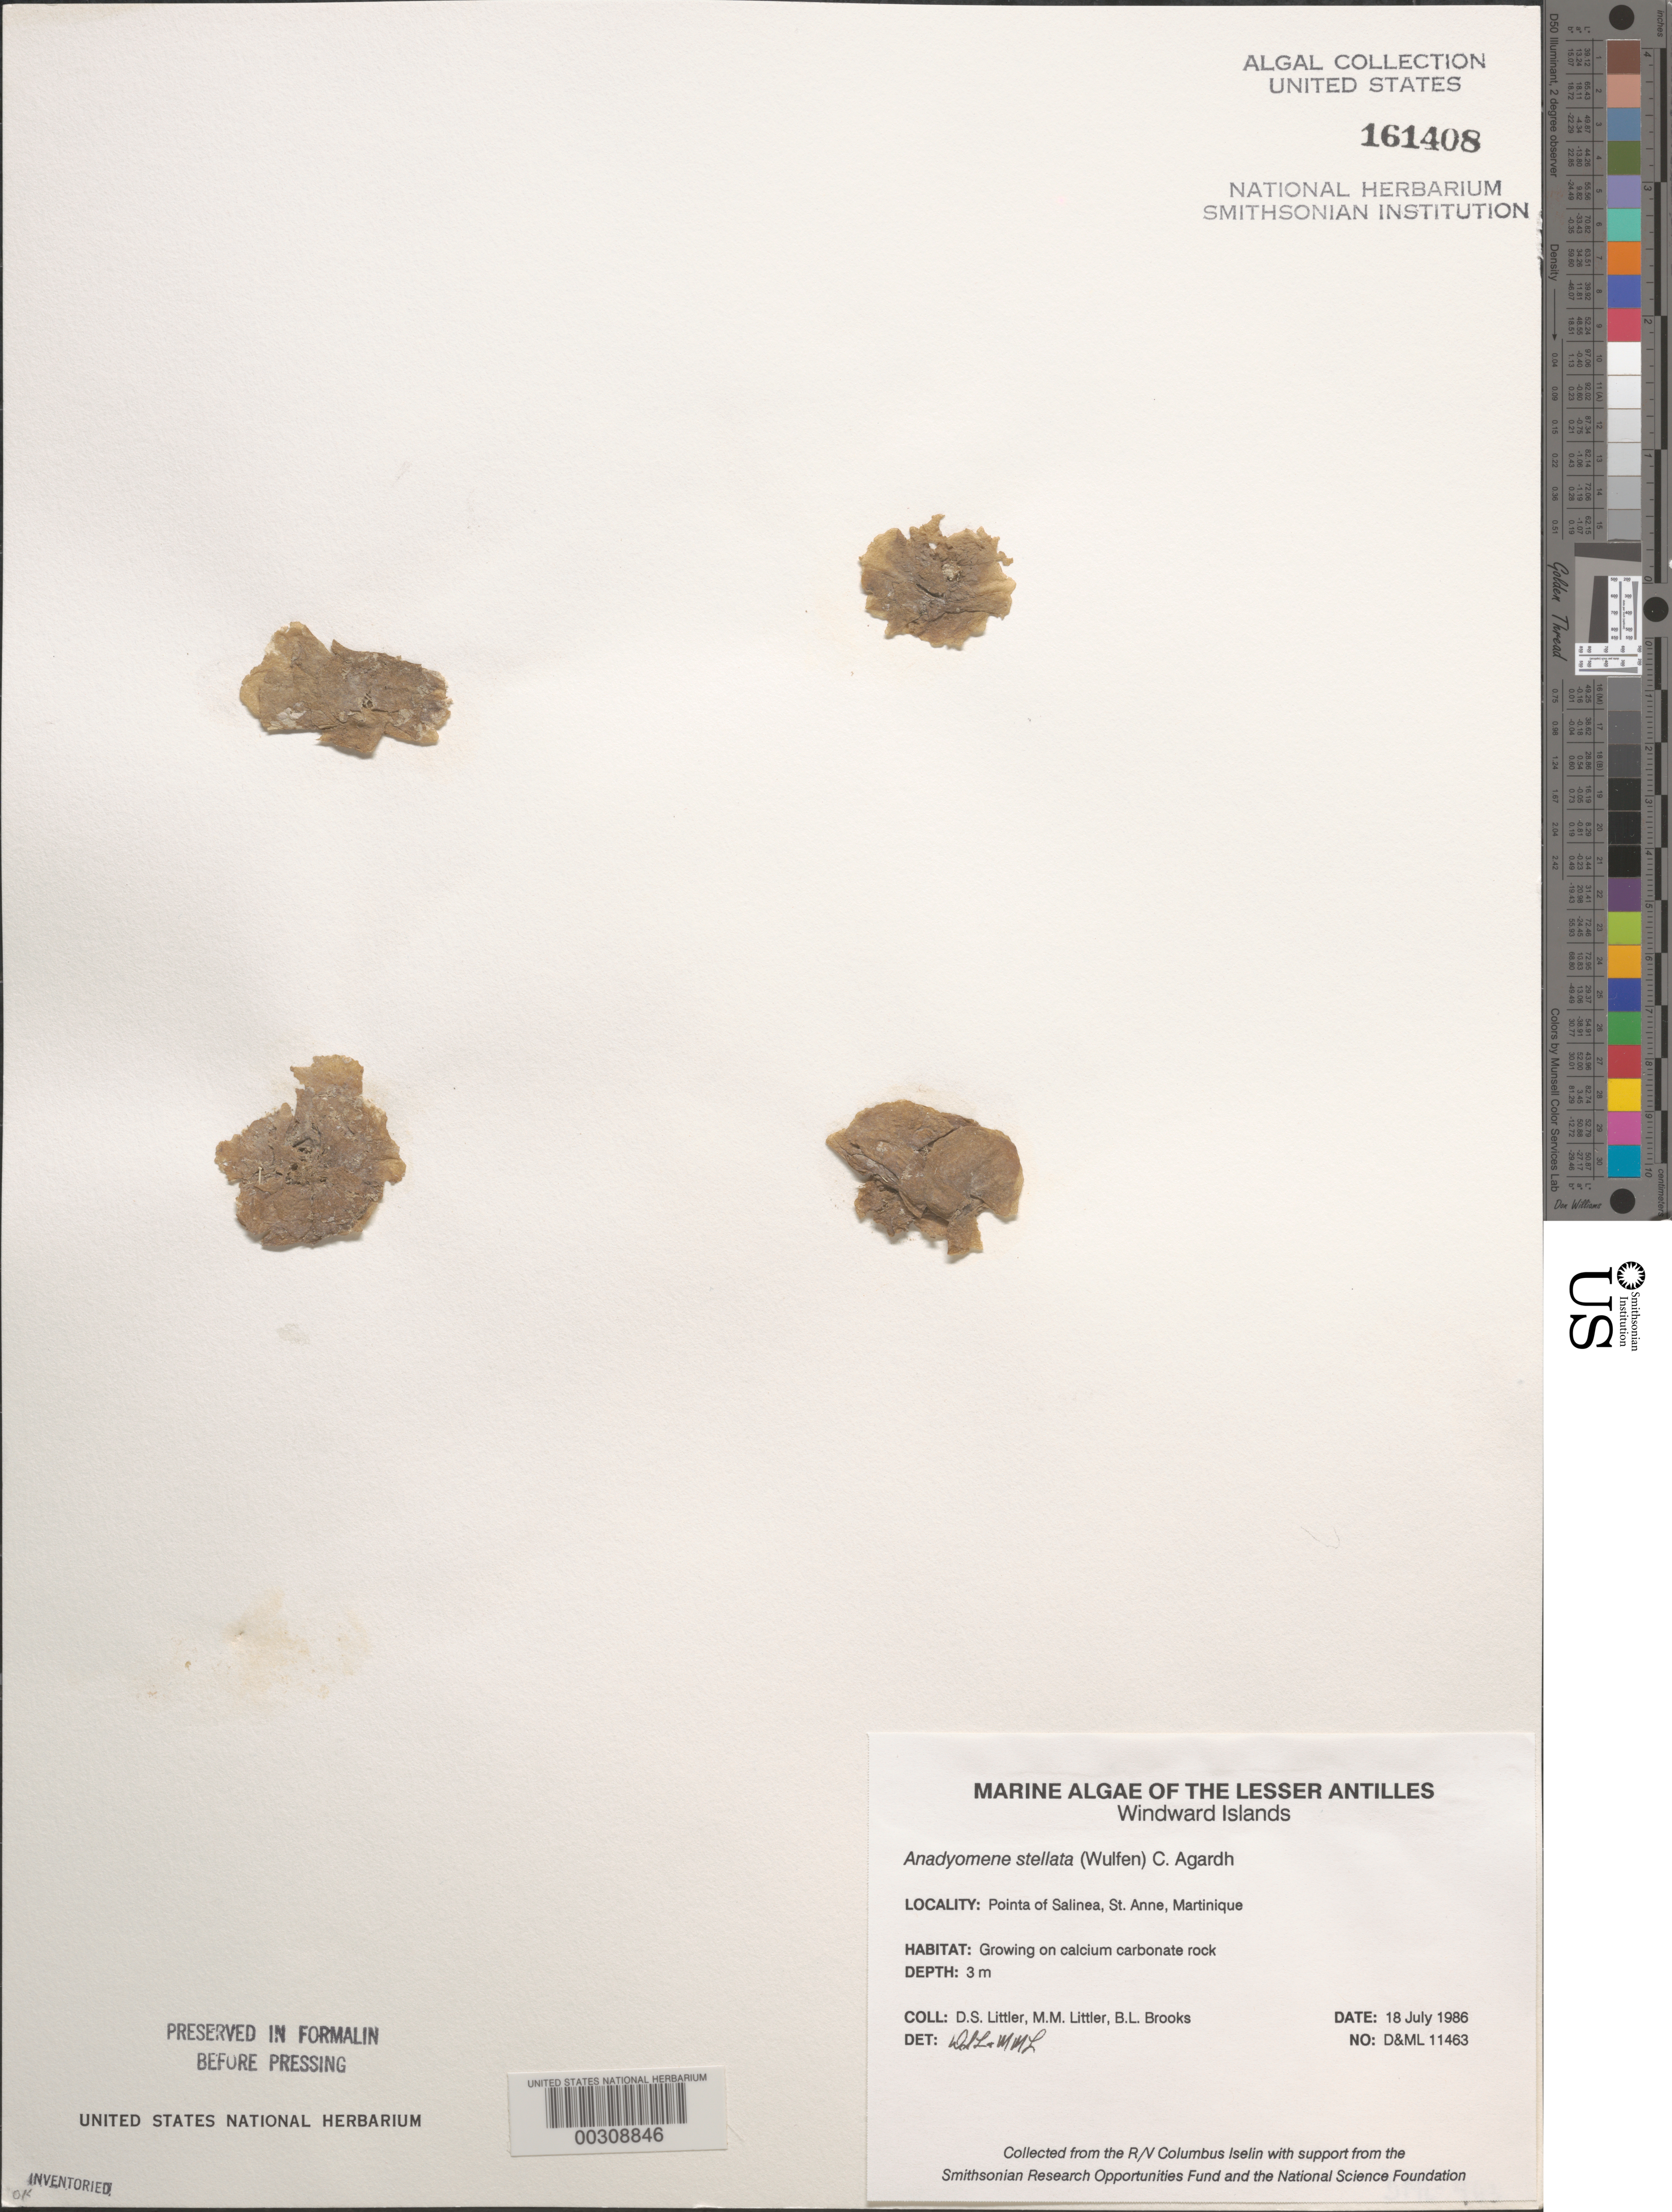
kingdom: Plantae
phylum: Chlorophyta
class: Ulvophyceae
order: Cladophorales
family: Anadyomenaceae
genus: Anadyomene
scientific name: Anadyomene stellata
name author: (Wulfen) C. Agardh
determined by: Littler, D. S.; Littler, M. M.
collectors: D. S. Littler, M. M. Littler & B. Brooks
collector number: D&ML 11463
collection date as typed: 18 Jul 1986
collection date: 1986-07-18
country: Martinique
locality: St. Anne, Pointe des Salines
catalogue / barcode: US 161408